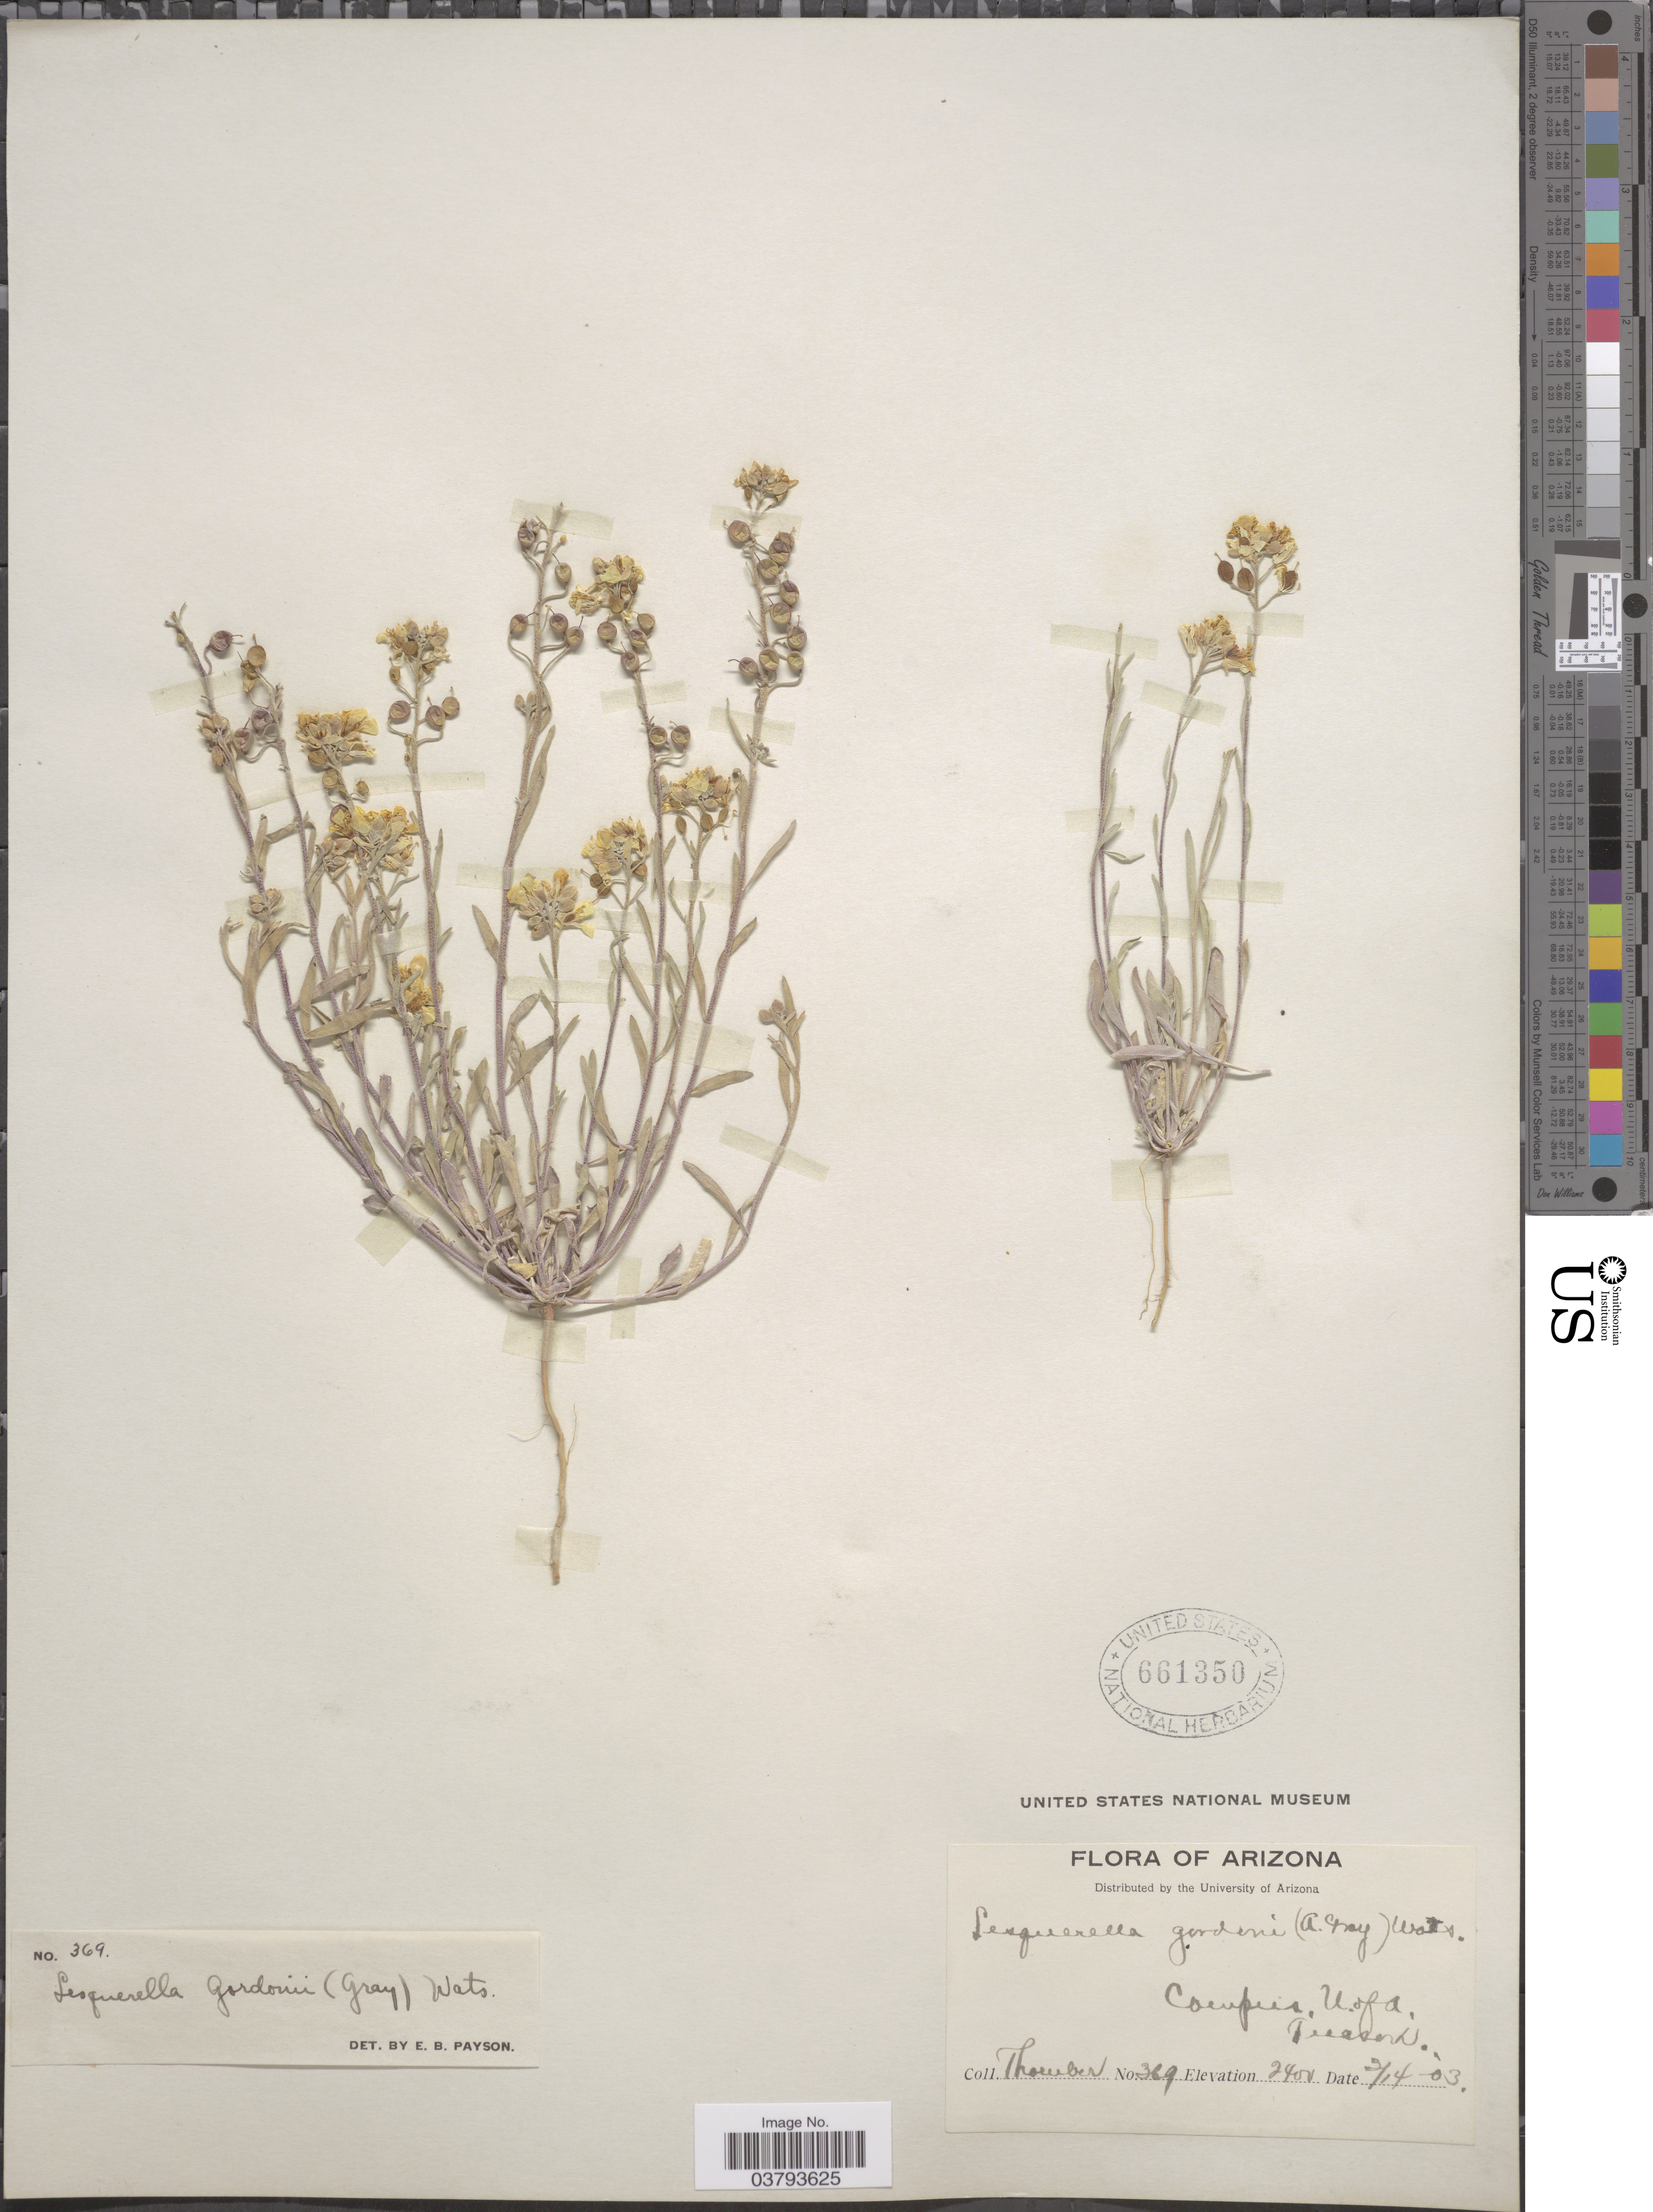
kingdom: Plantae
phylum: Tracheophyta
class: Magnoliopsida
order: Brassicales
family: Brassicaceae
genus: Lesquerella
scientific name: Lesquerella gordonii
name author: (A. Gray) S. Watson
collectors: J. Thornber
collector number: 369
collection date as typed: Transcribed d/m/y: 14/2/3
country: United States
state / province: Arizona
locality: Campus U of A, Tucson.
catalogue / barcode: US 661350